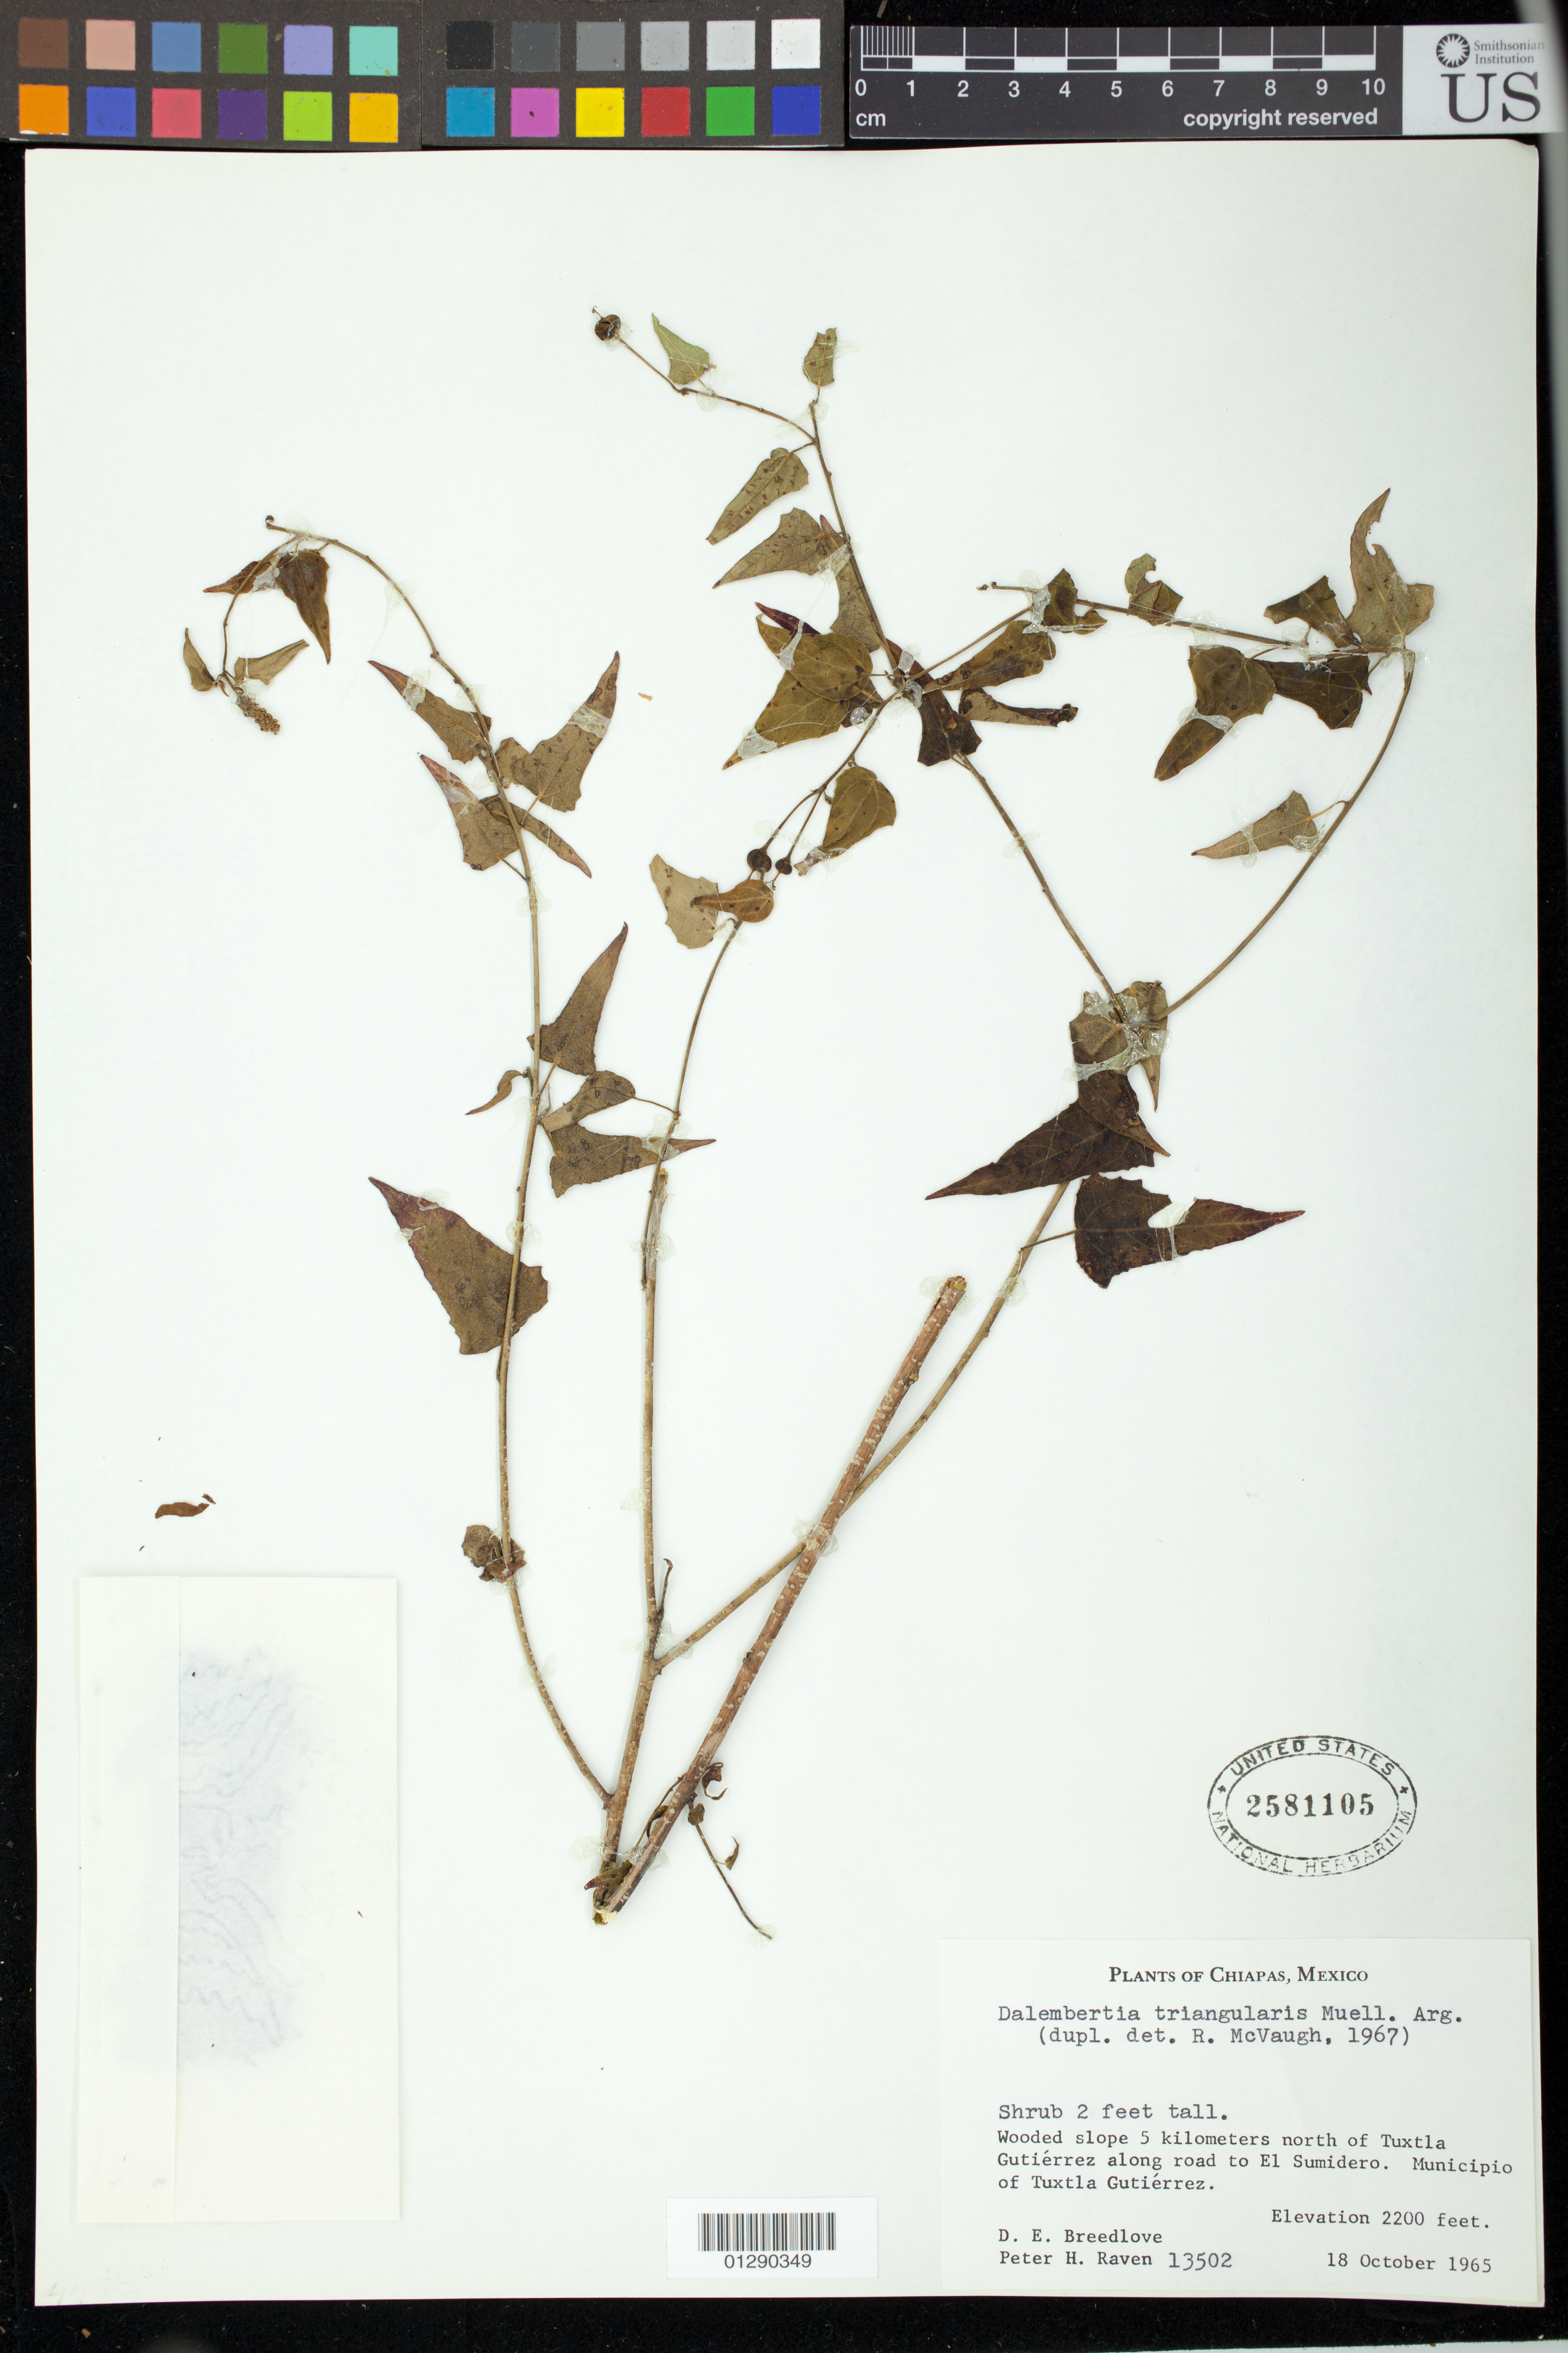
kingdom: Plantae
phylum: Tracheophyta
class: Magnoliopsida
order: Malpighiales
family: Euphorbiaceae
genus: Dalembertia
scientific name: Dalembertia triangularis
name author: Müll. Arg.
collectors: D. E. Breedlove & P. Raven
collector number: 13502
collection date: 1965-10-18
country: Mexico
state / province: Chiapas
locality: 5 kilometers north of Tuxtla Gutierrez along road to El Sumidero. Municipio of Tuxtla Gutierrez.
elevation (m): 671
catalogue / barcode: US 2581105